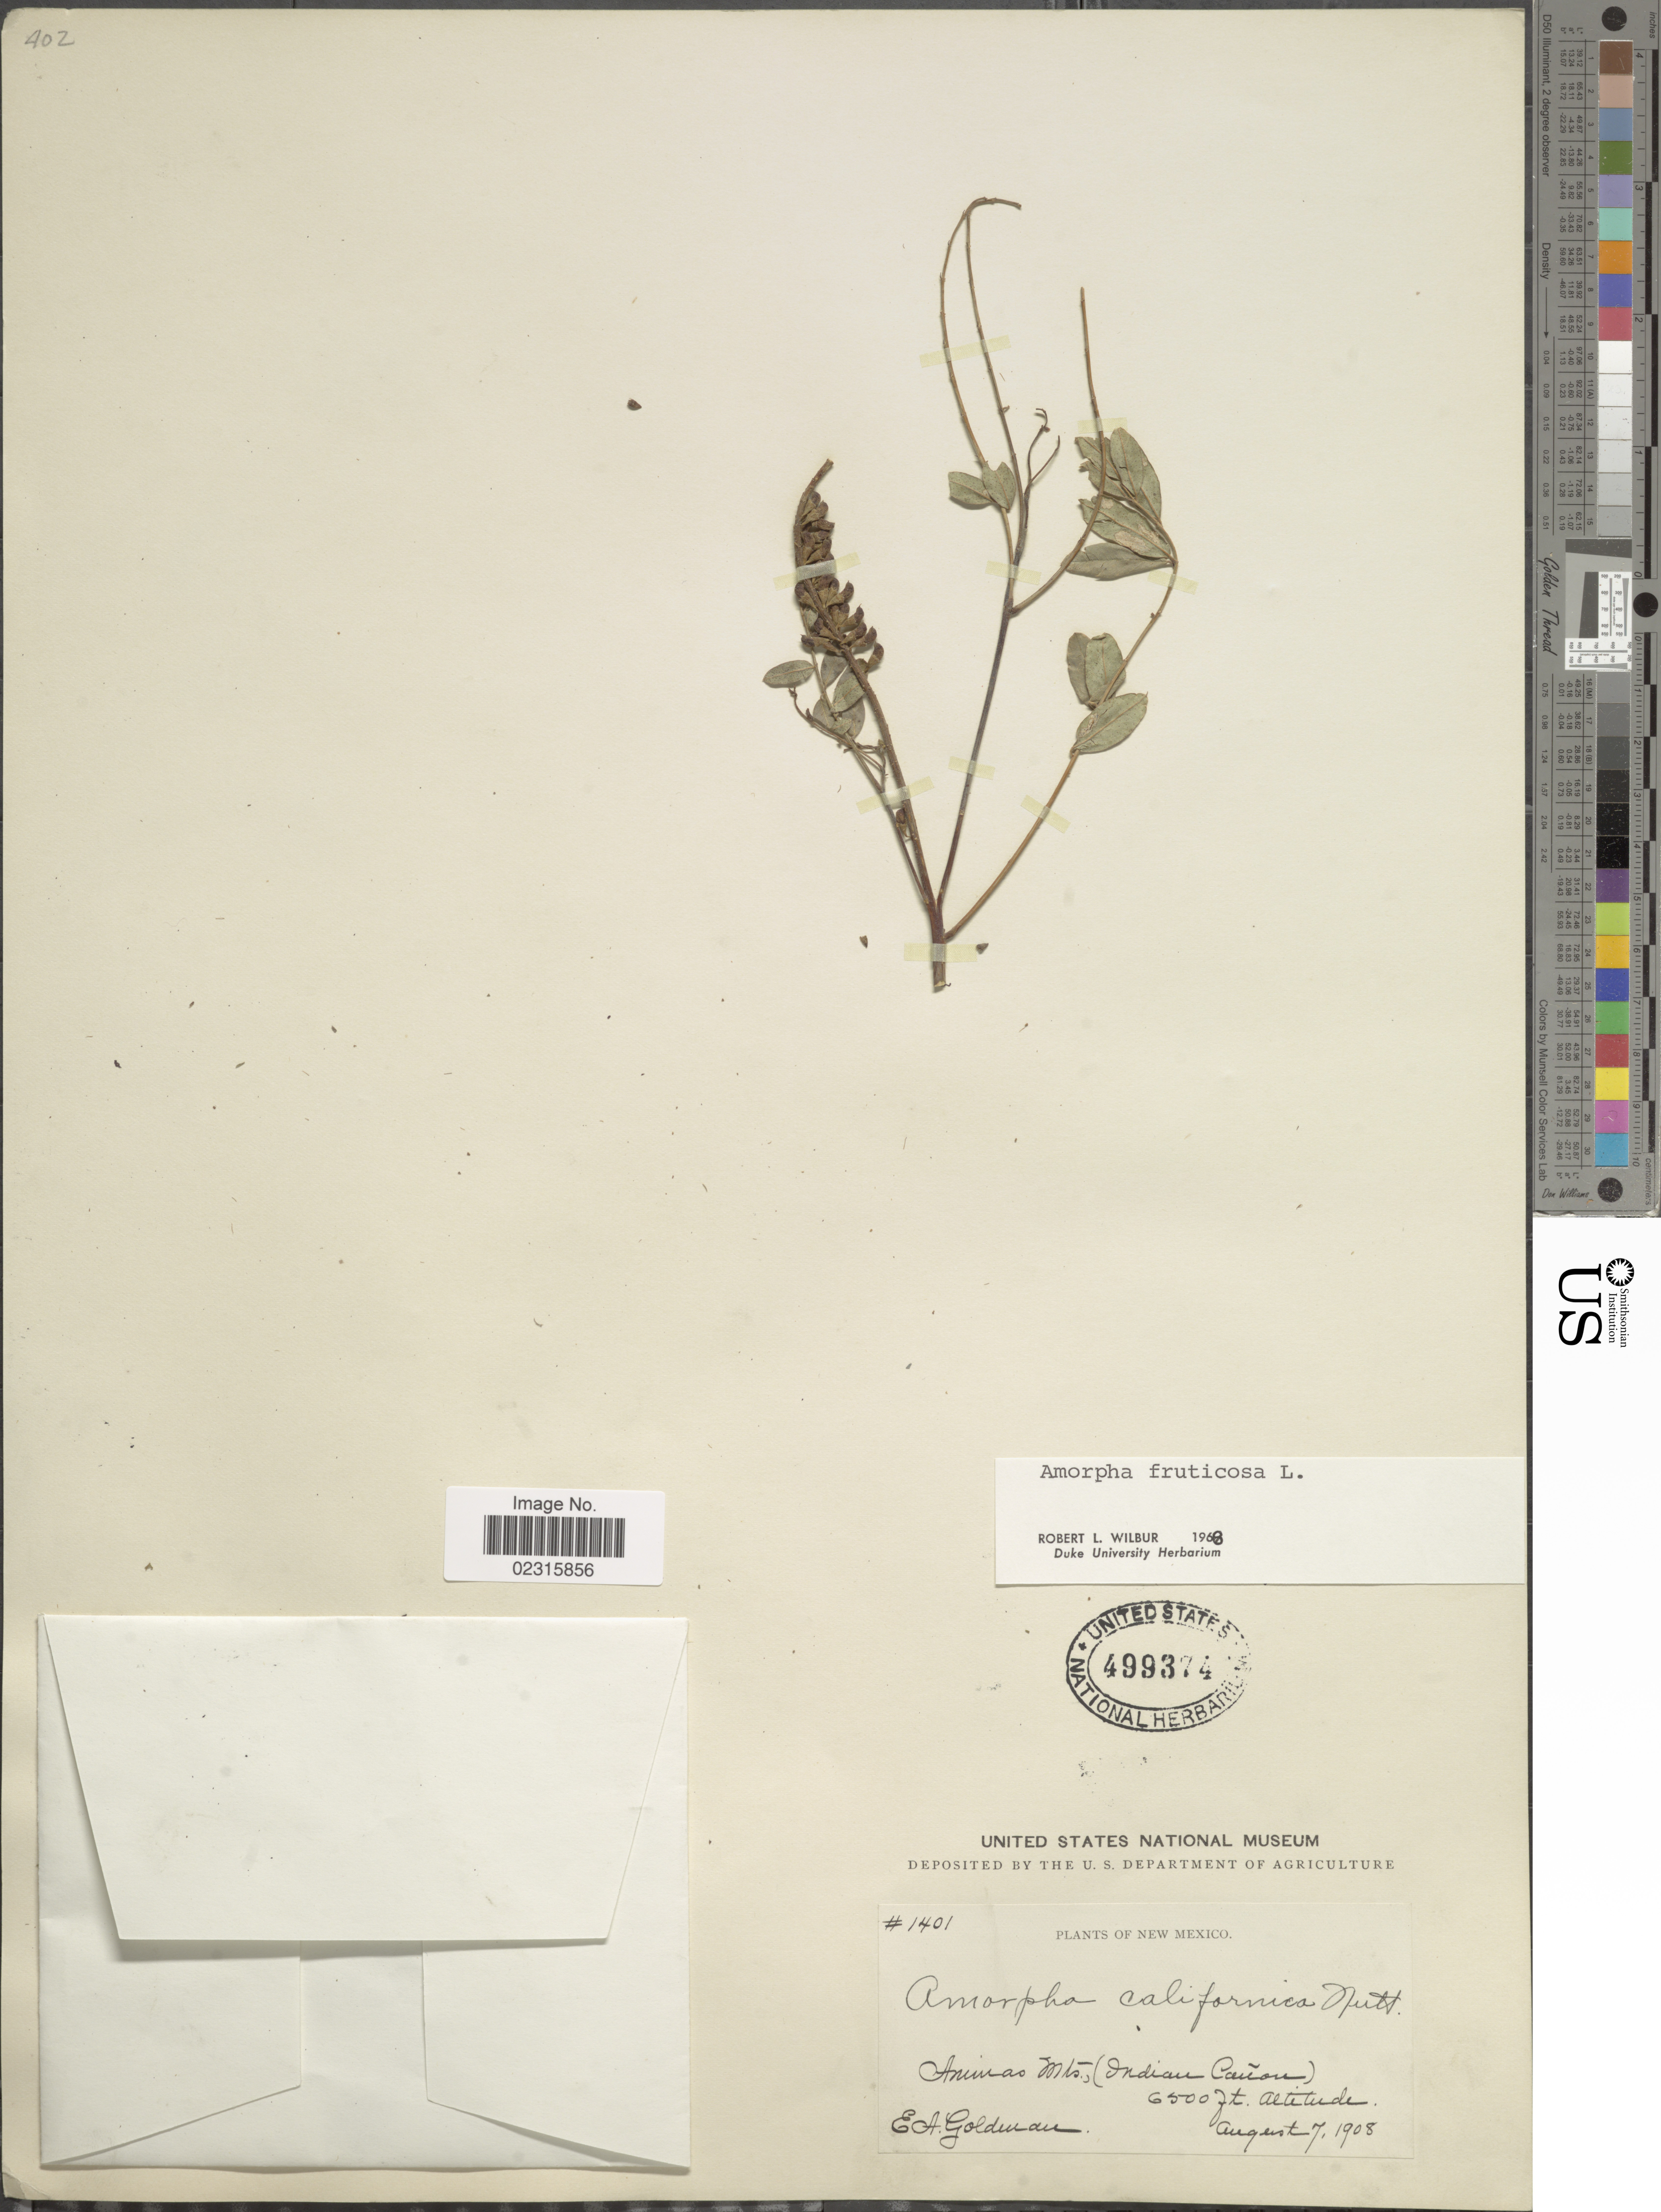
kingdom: Plantae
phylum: Tracheophyta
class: Magnoliopsida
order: Fabales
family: Fabaceae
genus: Amorpha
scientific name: Amorpha fruticosa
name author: L.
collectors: E. A. Goldman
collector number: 1401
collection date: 1908-08-07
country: United States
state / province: New Mexico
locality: Animas Mts. (Indian Canon)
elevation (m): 1981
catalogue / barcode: US 499374